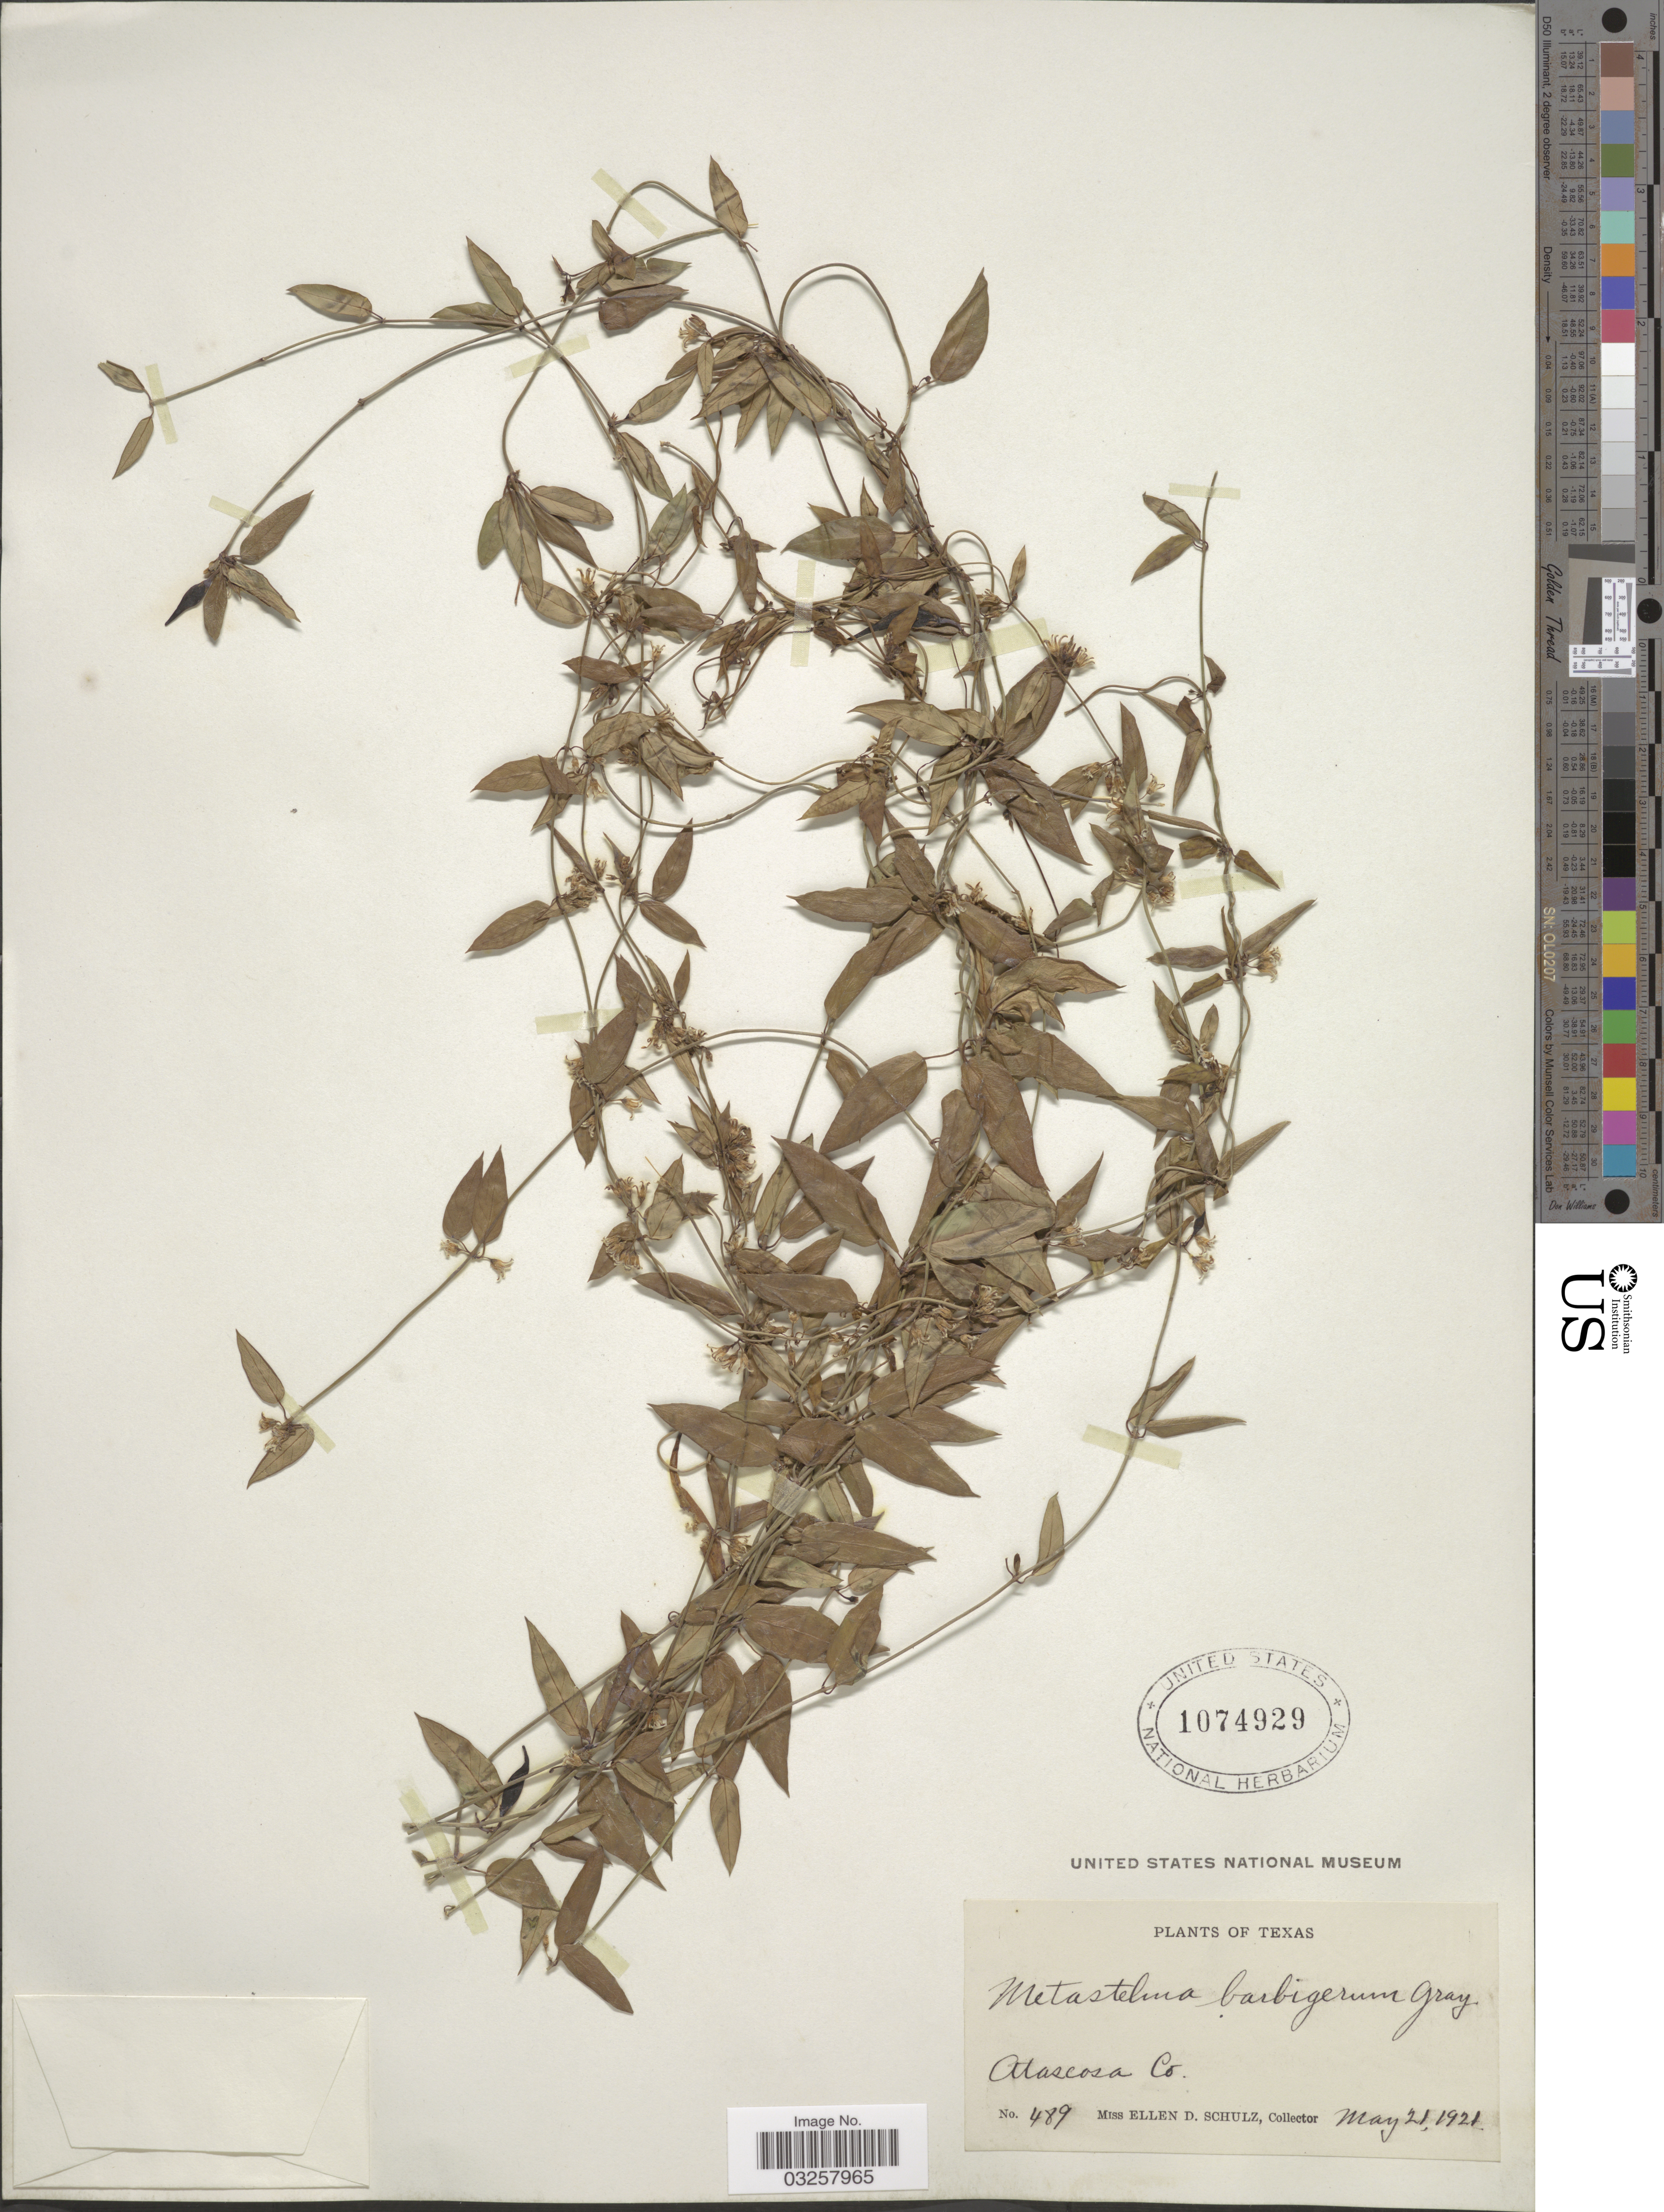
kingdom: Plantae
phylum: Tracheophyta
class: Magnoliopsida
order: Gentianales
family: Apocynaceae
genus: Metastelma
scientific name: Metastelma barbigerum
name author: Scheele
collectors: E. D. Schulz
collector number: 489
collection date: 1921-05-21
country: United States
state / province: Texas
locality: Atascosa Co.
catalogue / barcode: US 1074929